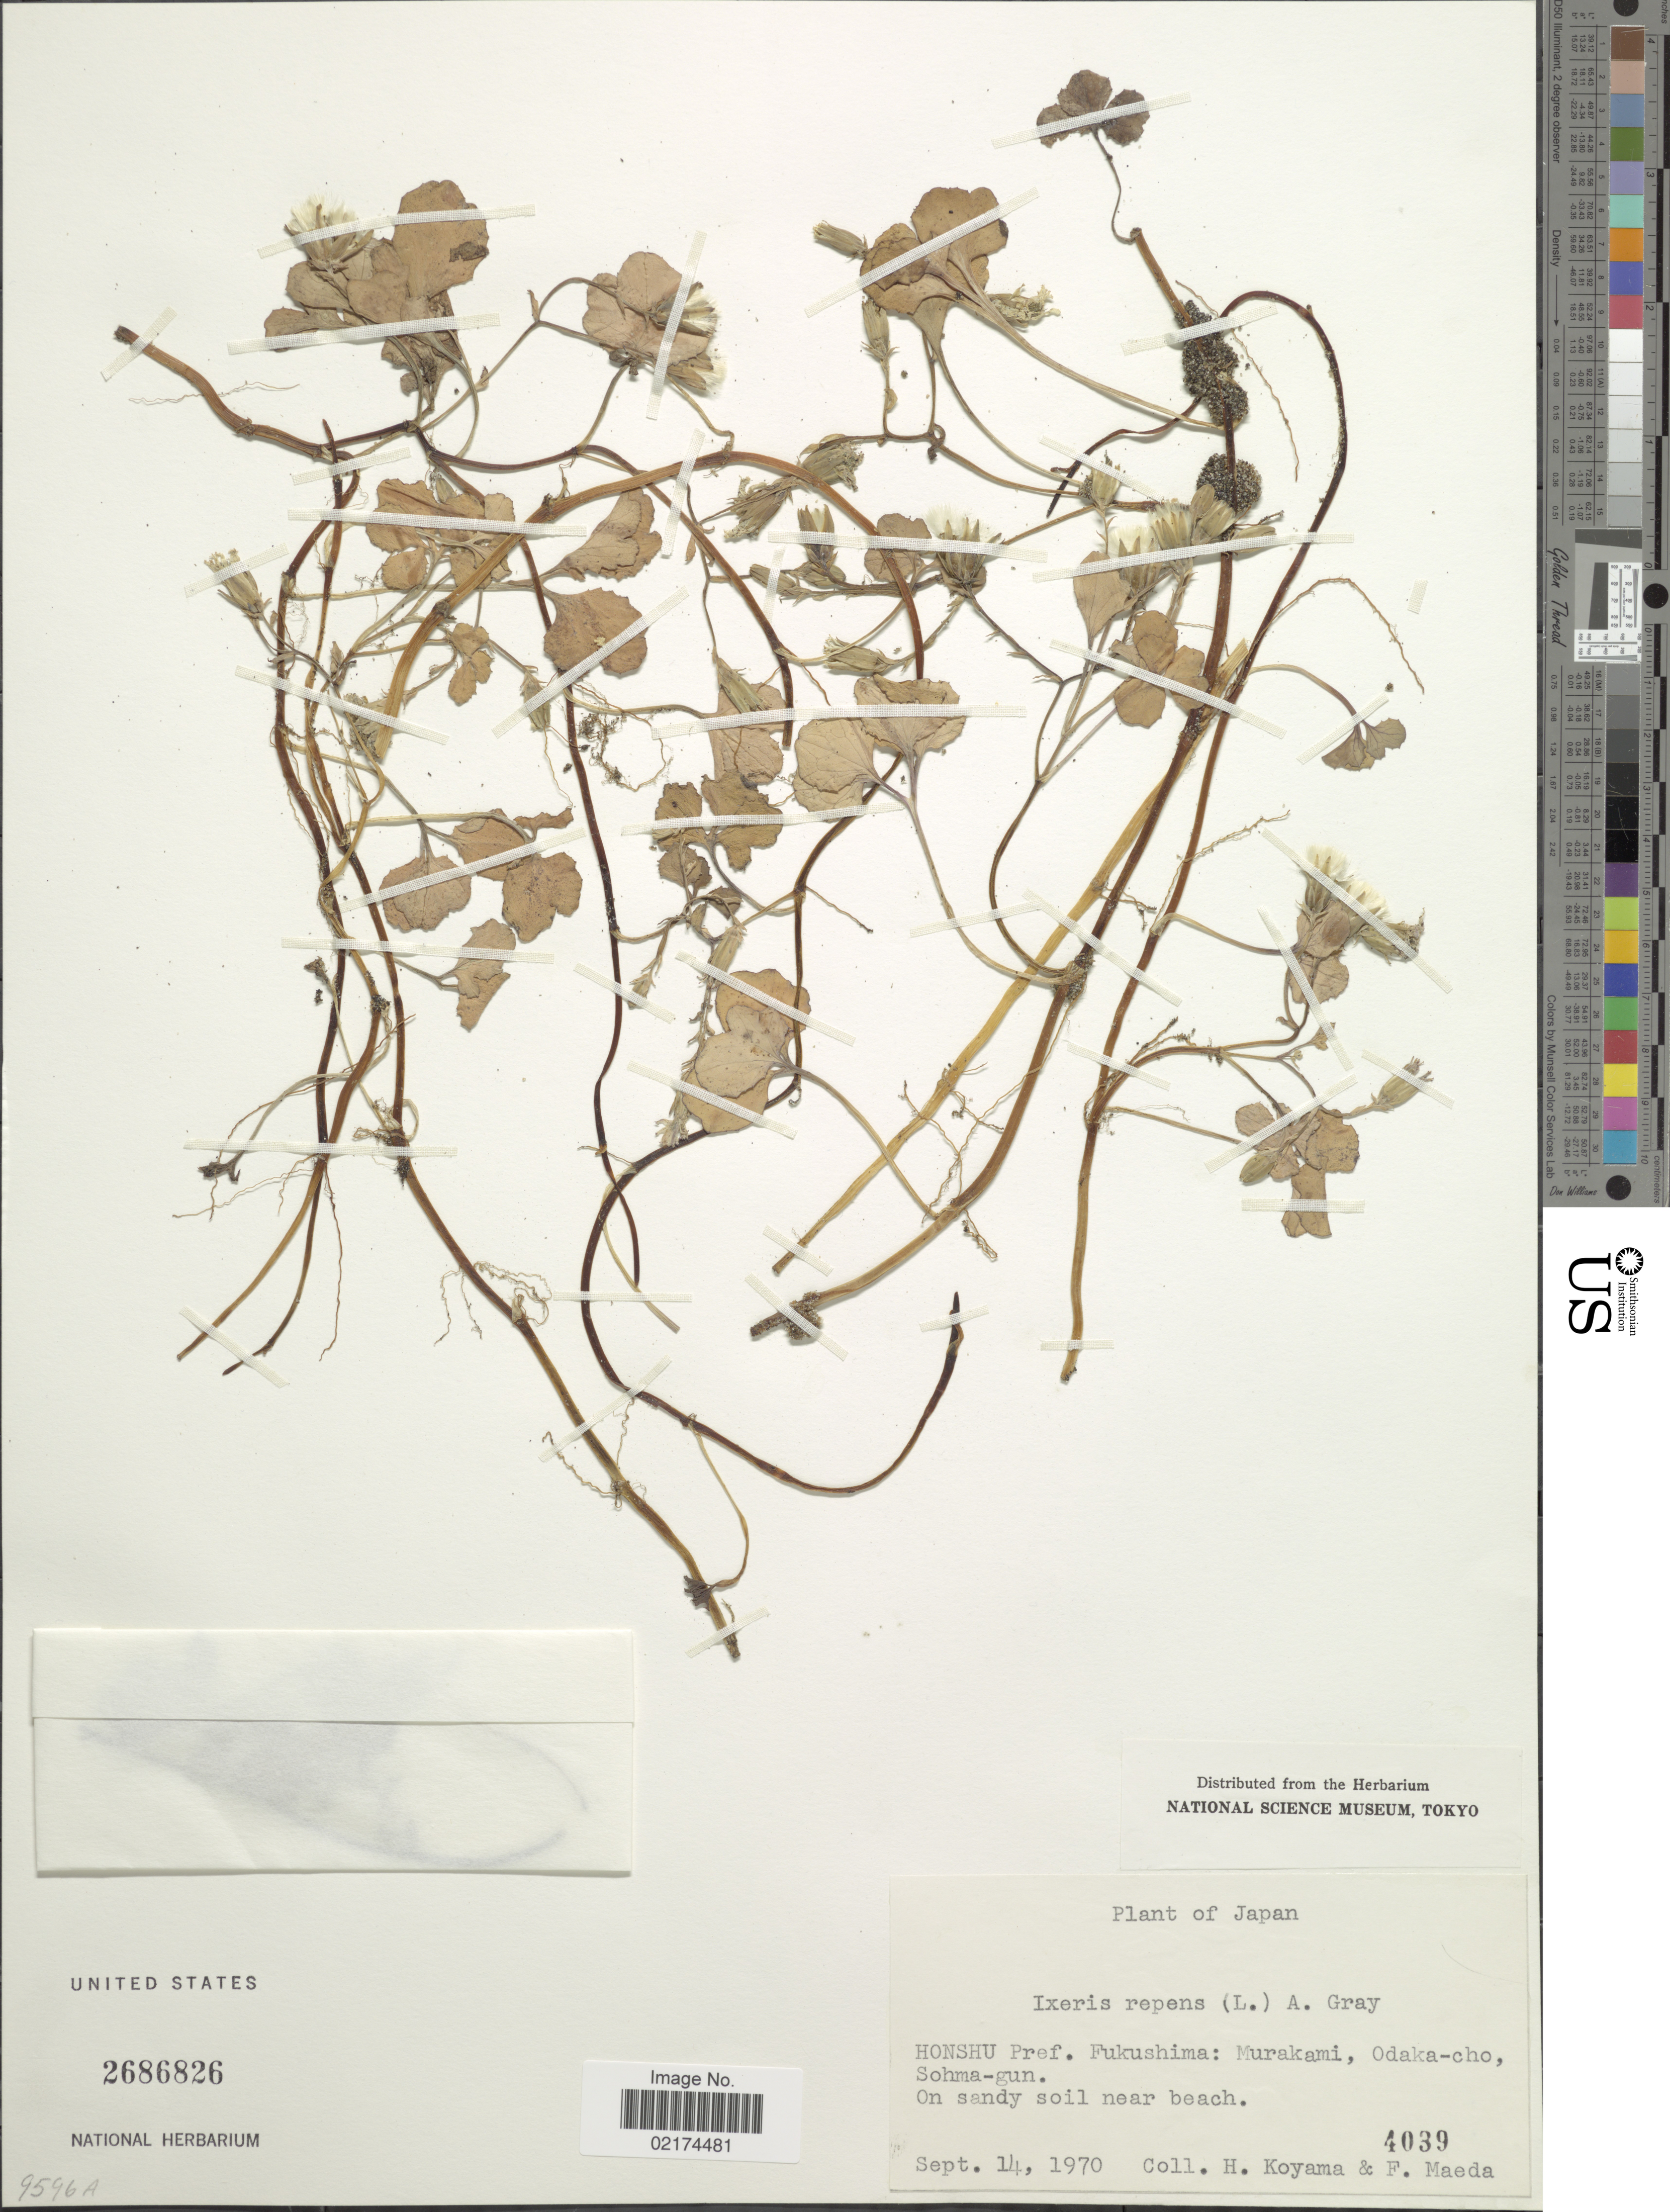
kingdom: Plantae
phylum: Tracheophyta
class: Magnoliopsida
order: Asterales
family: Asteraceae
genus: Ixeris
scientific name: Ixeris repens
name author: (L.) A. Gray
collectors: H. Koyama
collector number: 4039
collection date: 1970-09-14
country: Japan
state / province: Hukusima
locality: Honshu; Murakami, Odaka-cho, Sohma-gun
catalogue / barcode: US 2686826